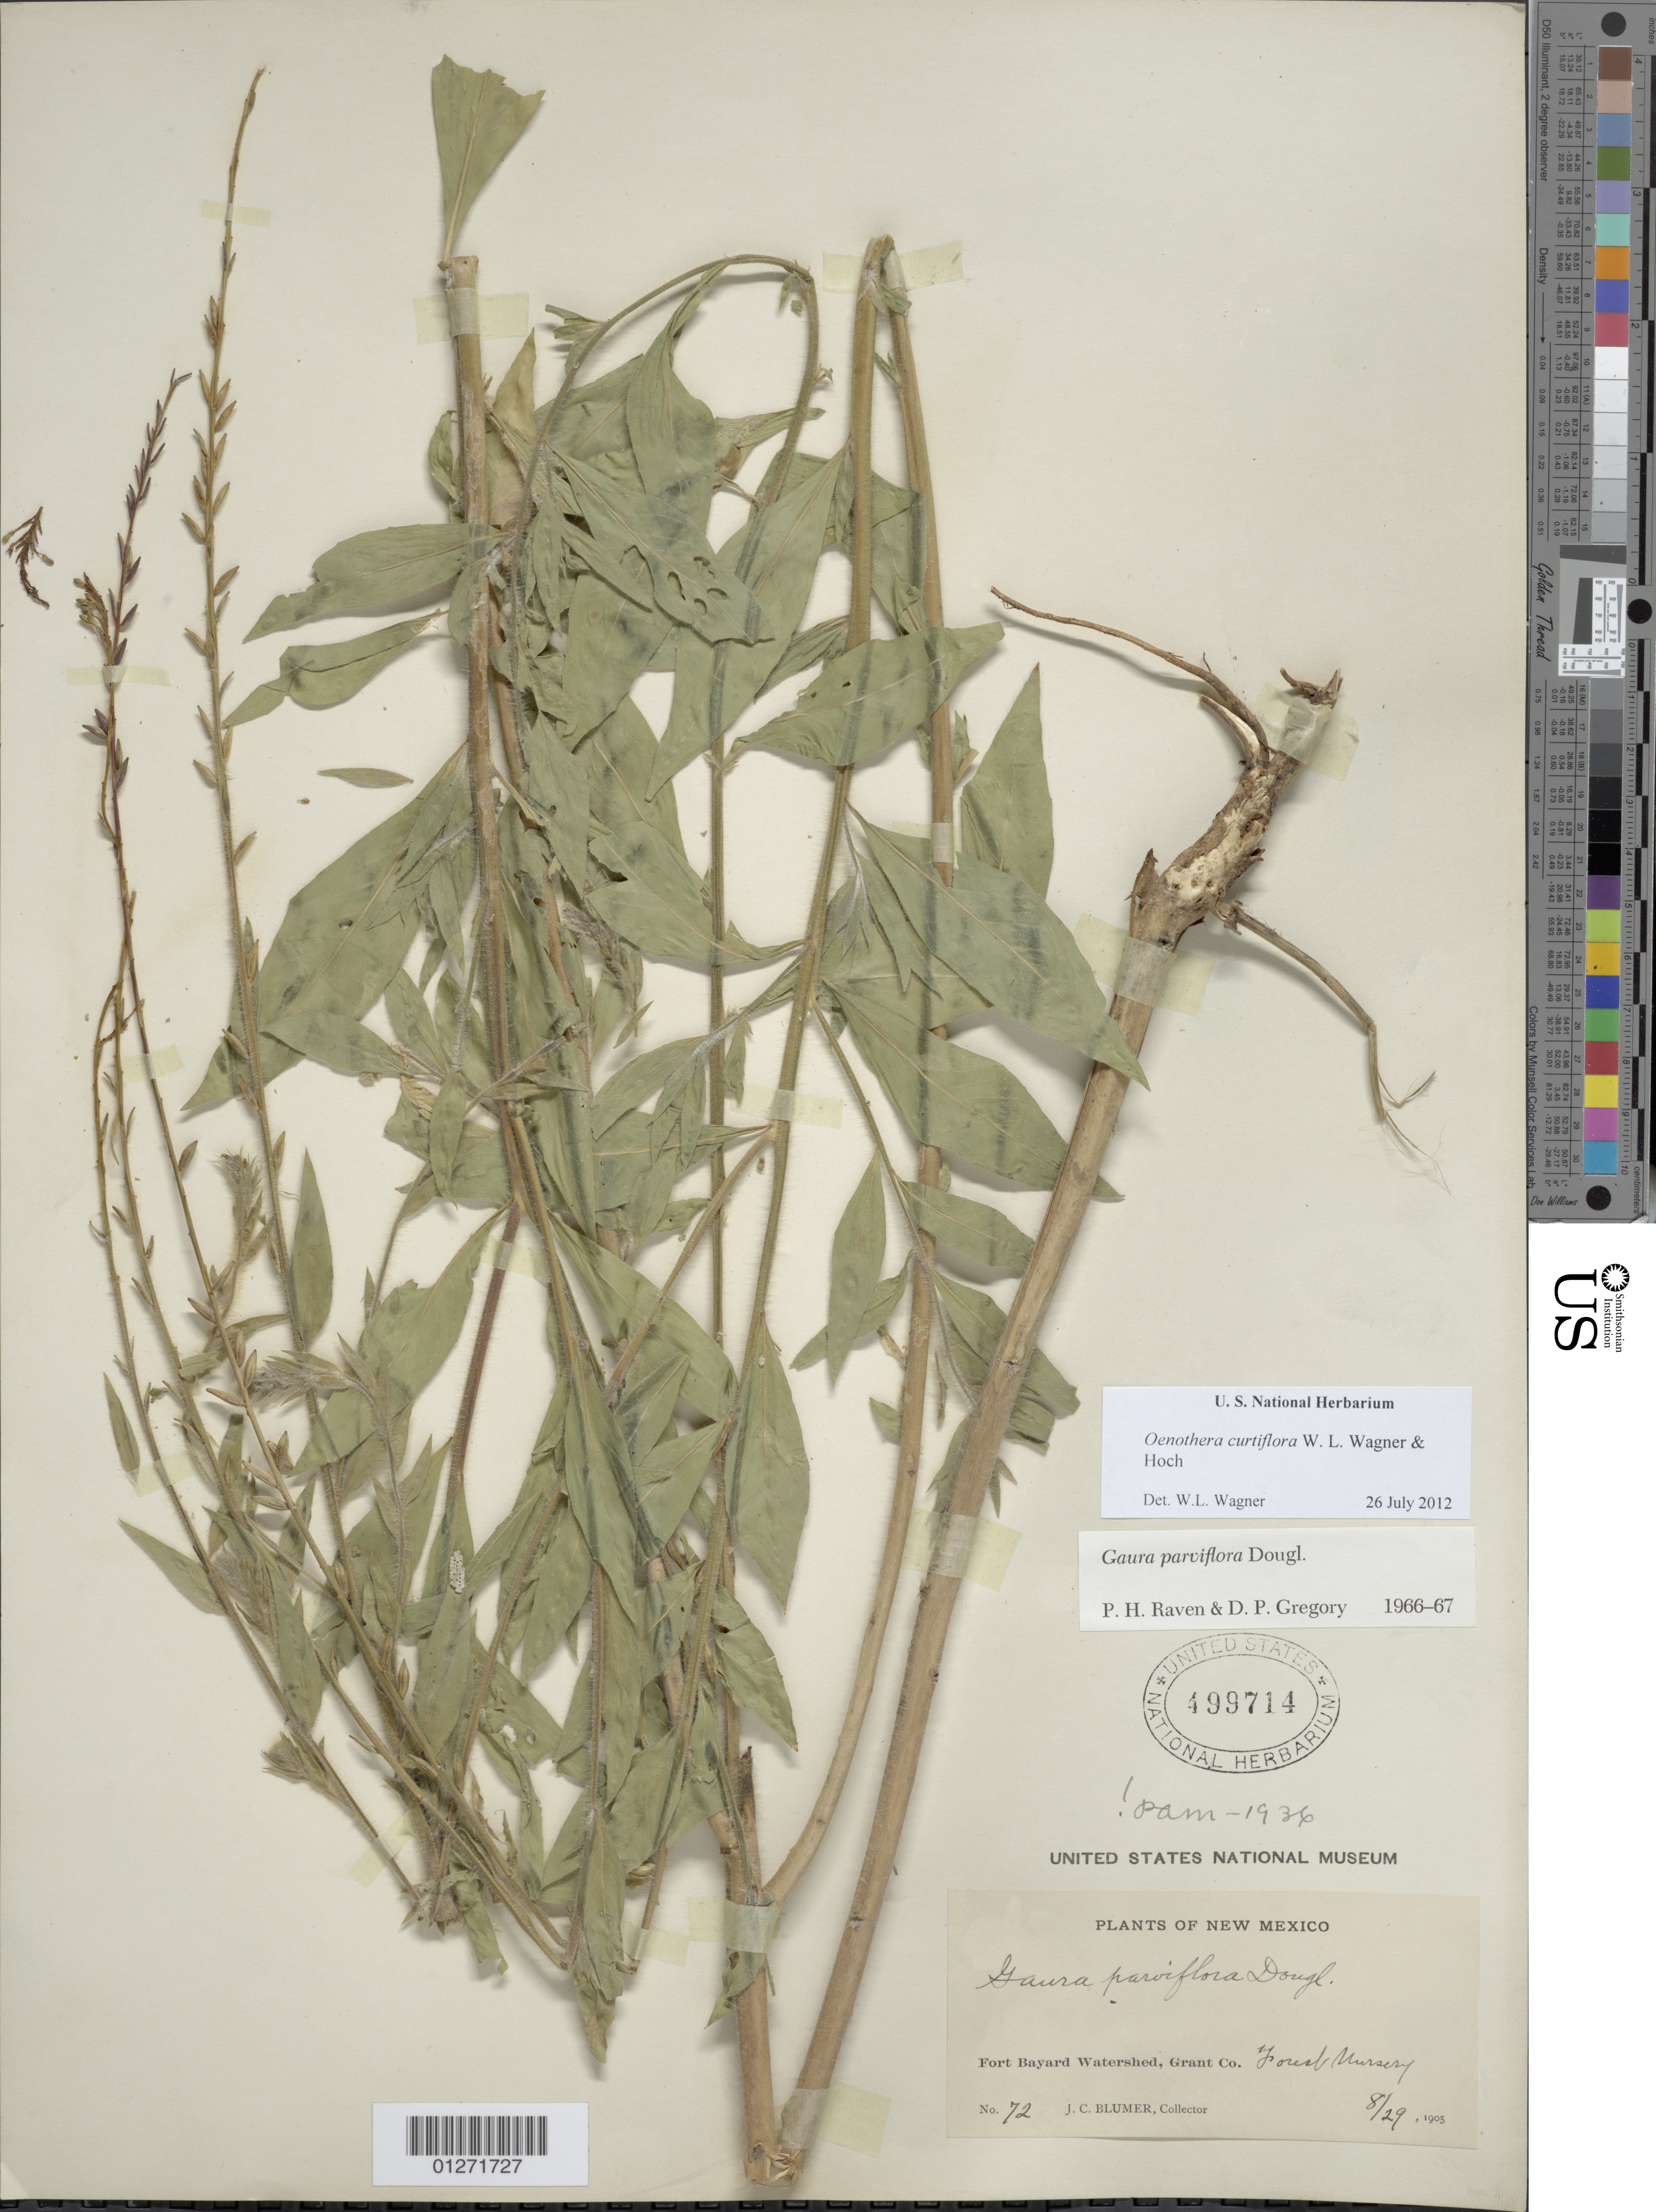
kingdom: Plantae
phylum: Tracheophyta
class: Magnoliopsida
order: Myrtales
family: Onagraceae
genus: Oenothera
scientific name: Oenothera curtiflora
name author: W.L. Wagner & Hoch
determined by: Wagner, W. L., (BOT), Smithsonian Institution - National Museum of Natural History (UNITED STATES)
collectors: J. C. Blumer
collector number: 72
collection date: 1905-08-29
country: United States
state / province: New Mexico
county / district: Grand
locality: Fort Bayard Watershed. Forest nursery.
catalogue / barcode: US 499714